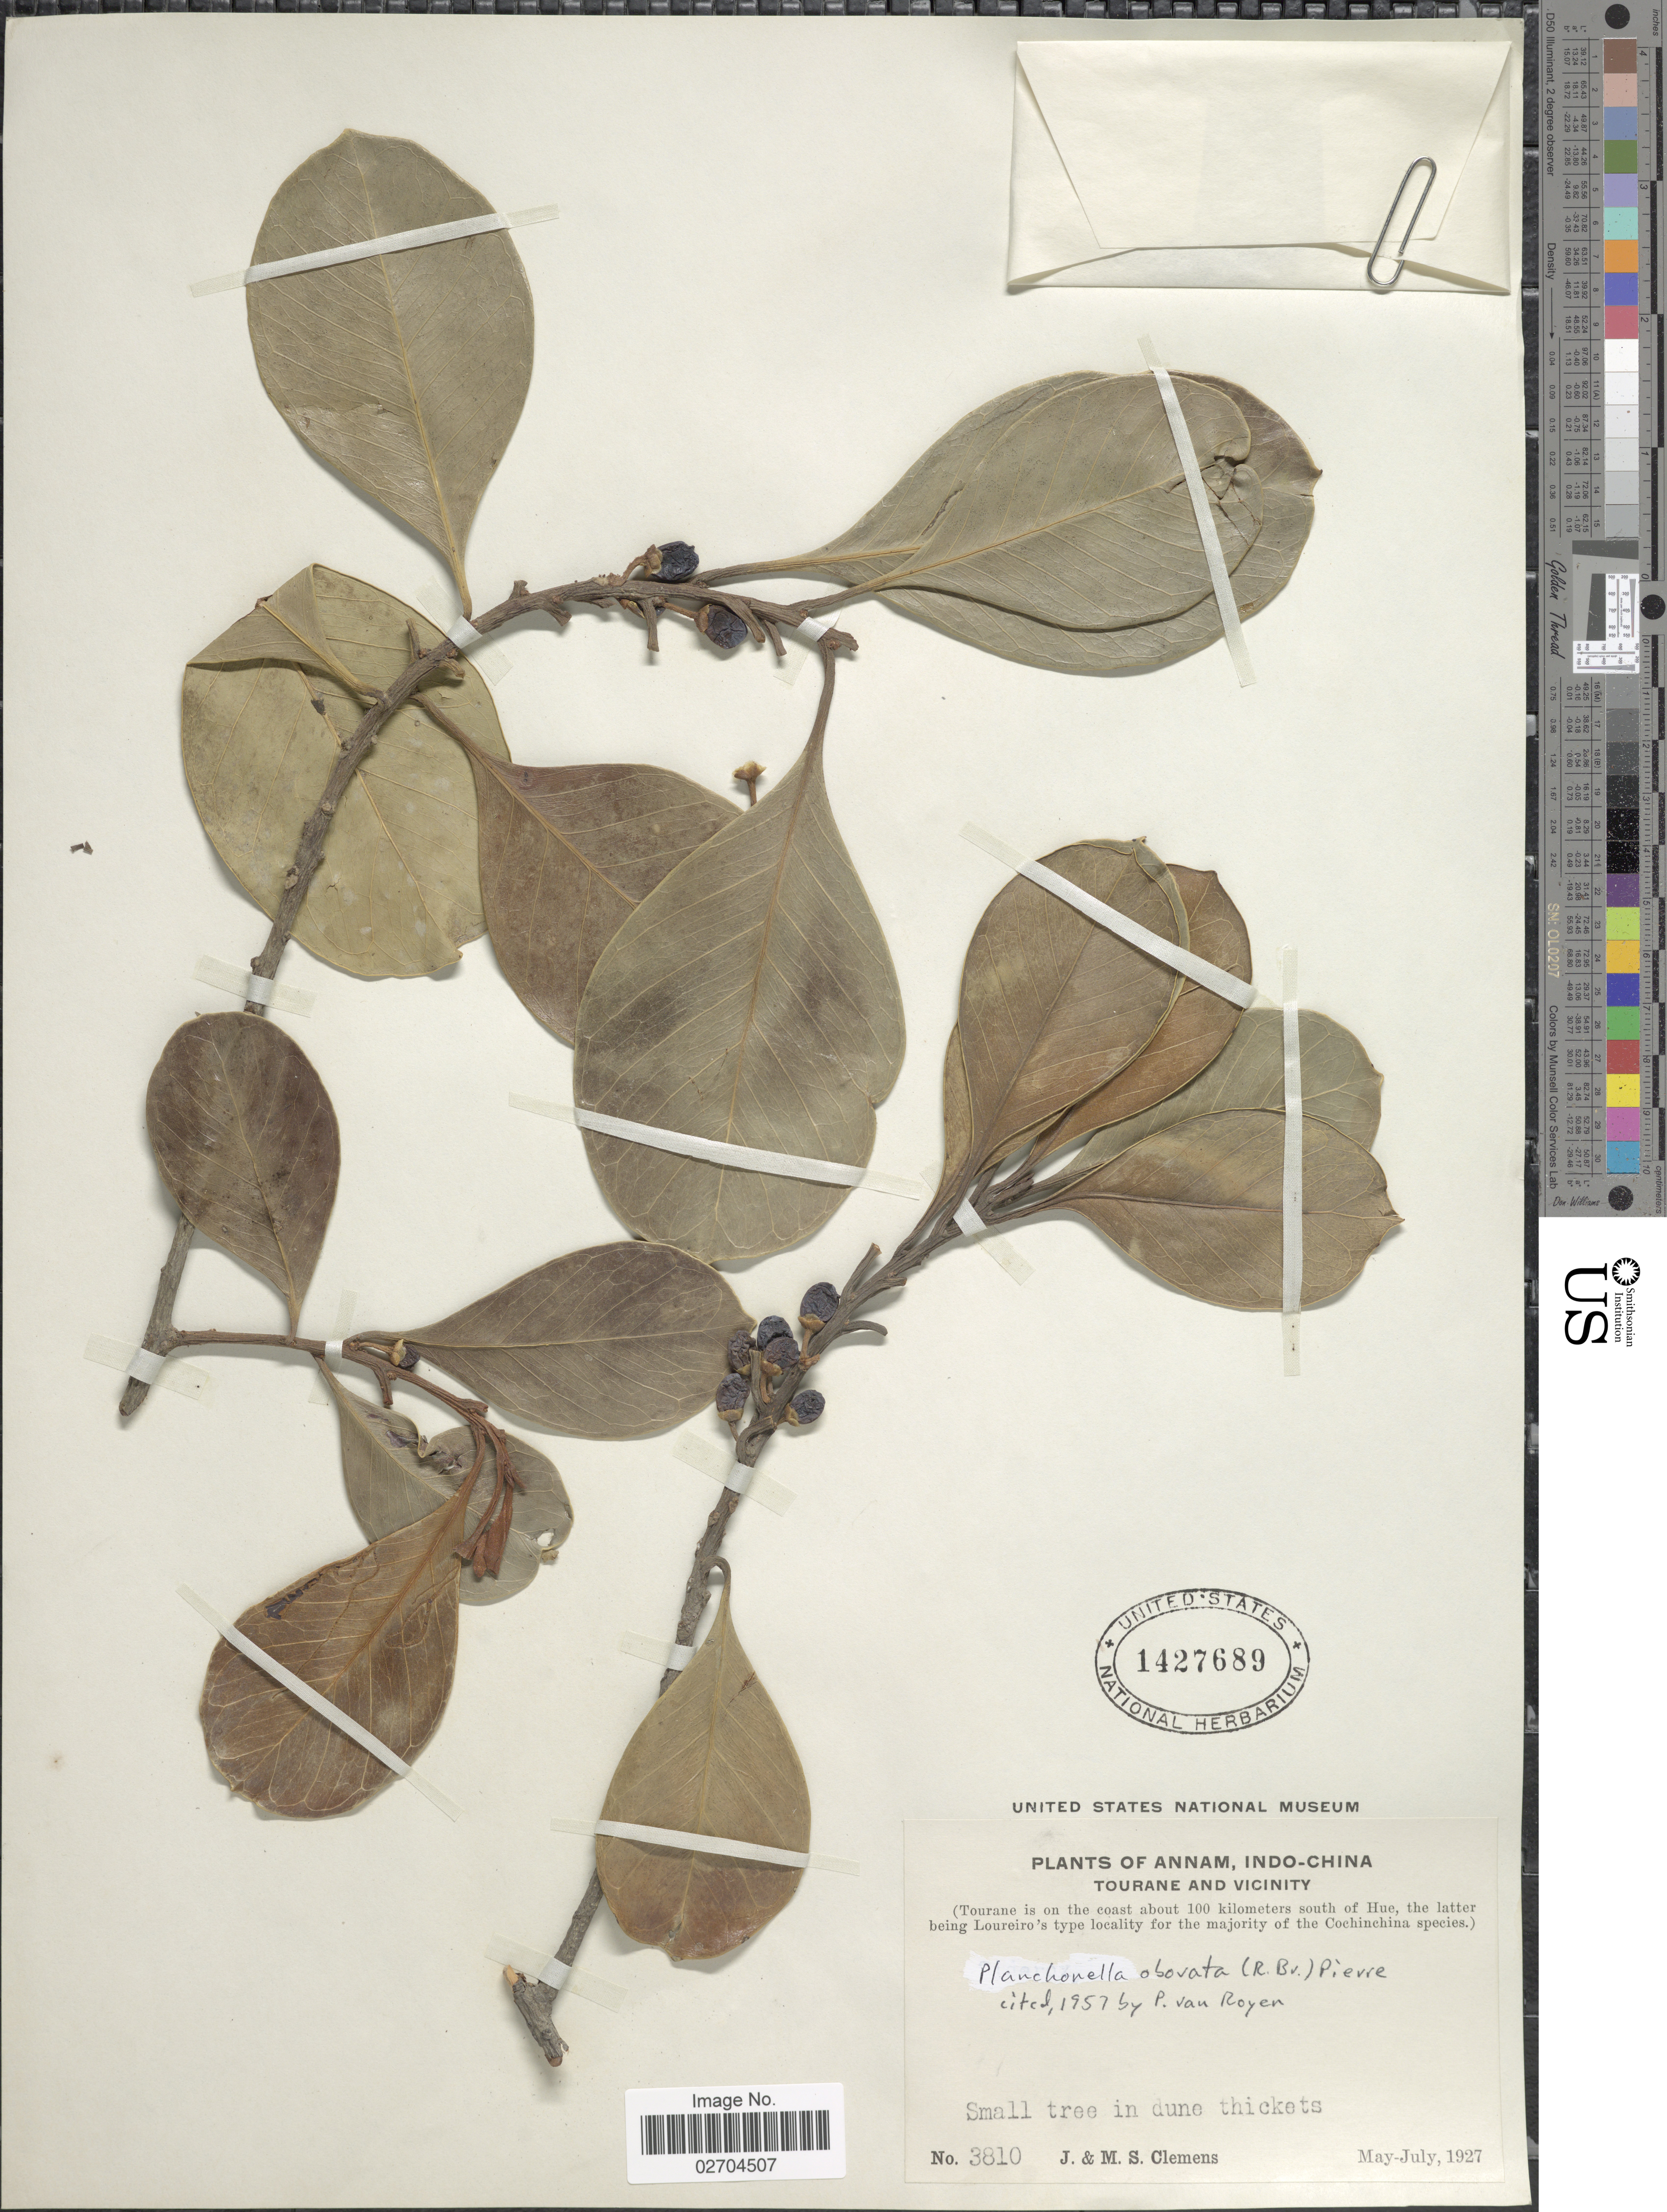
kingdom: Plantae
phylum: Tracheophyta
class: Magnoliopsida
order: Ericales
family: Sapotaceae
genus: Planchonella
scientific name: Planchonella obovata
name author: (R. Br.) Pierre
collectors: J. Clemens & M. S. Clemens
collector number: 3810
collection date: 1927-05/1927-07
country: Vietnam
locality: Annam , Indo-China, Tourane and vicinity (Tourane is on the coast about 100 kilometers south of Hue, the latter being Loureiro's type locality for the majority of the Cochinchina species). Sma;; tree in dune thickets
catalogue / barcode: US 1427689